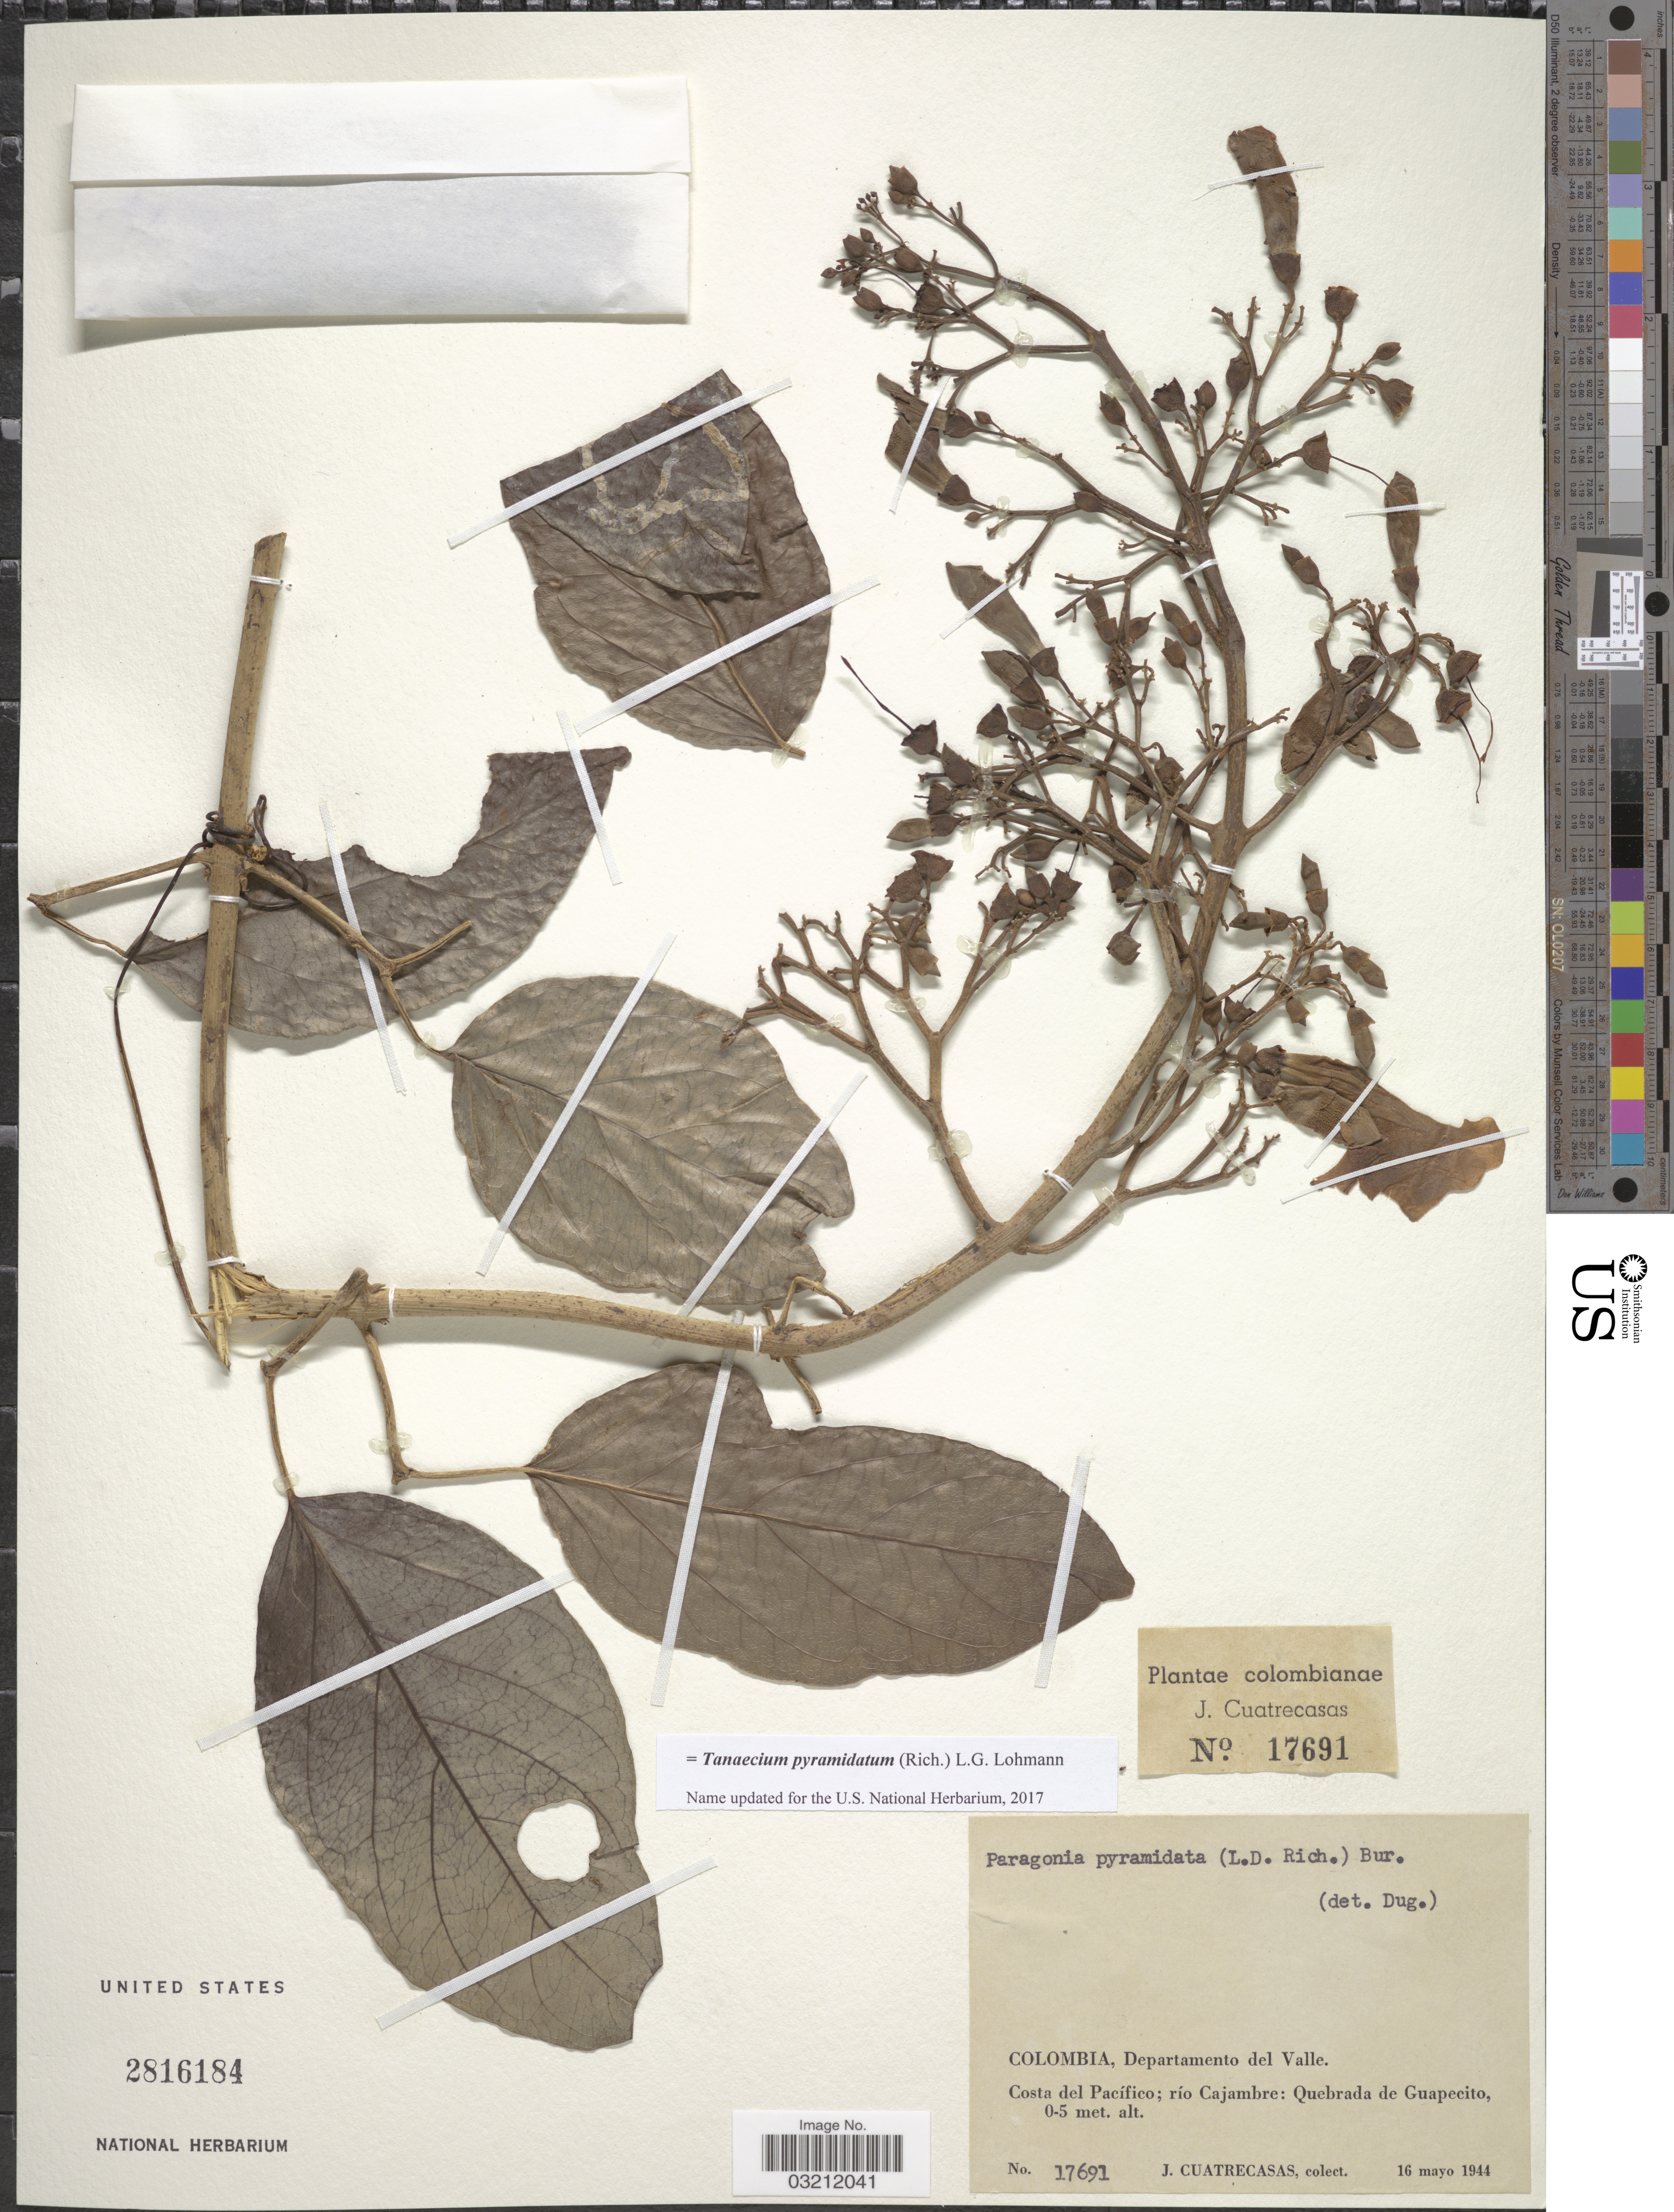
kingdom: Plantae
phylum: Tracheophyta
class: Magnoliopsida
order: Lamiales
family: Bignoniaceae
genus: Tanaecium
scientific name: Tanaecium pyramidatum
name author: (Rich.) L.G. Lohmann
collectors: J. Cuatrecasas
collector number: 17691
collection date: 1944-05-16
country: Colombia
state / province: Valle del Cauca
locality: Departamento del Valle. Costa del Pacífico; río Cajambre: Quebrada de Guapecito.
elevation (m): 0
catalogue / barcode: US 2816184